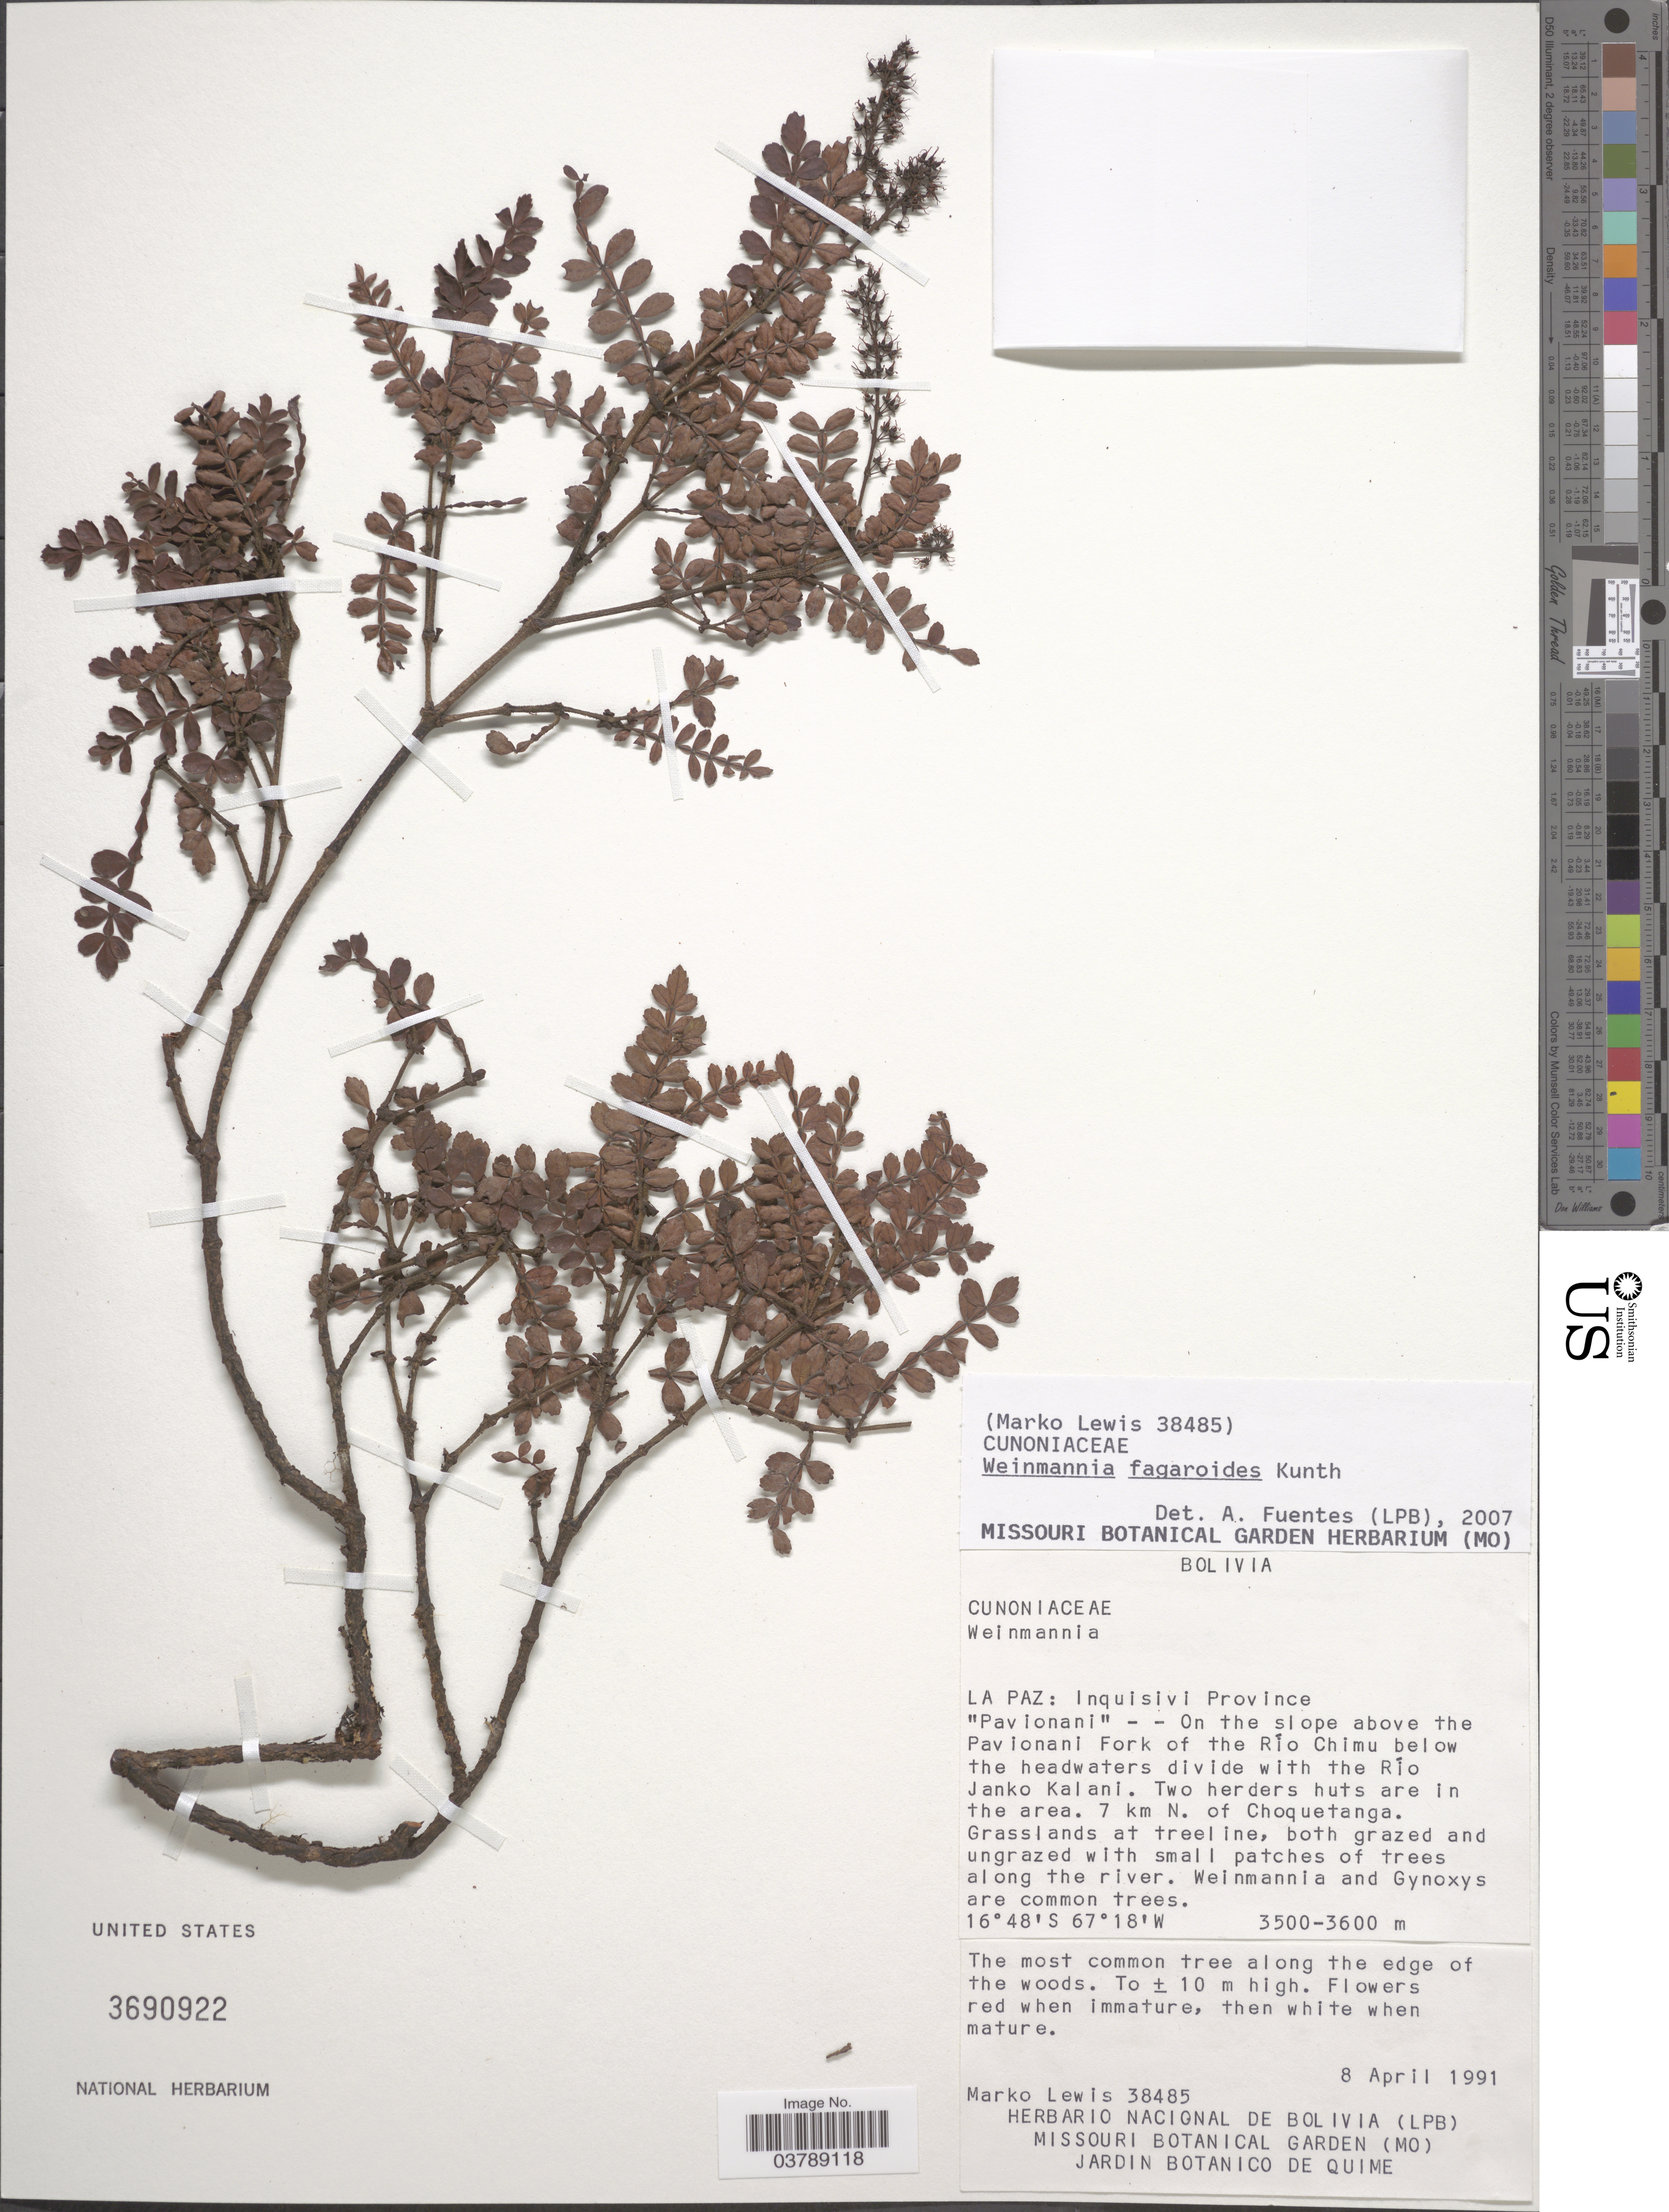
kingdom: Plantae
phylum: Tracheophyta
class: Magnoliopsida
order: Oxalidales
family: Cunoniaceae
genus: Weinmannia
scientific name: Weinmannia fagaroides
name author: Kunth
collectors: M. A. Lewis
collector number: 38485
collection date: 1991-04-08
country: Bolivia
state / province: La Paz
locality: Inquisivi Province. "Pavionani"-- On the slope above the Pavionani Fork of the Río Chimu below the headwaters divide with the Río Janko Kalani. Two herders hut are in the area. 7 km N. of Choquetanga.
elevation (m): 3500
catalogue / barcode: US 3690922